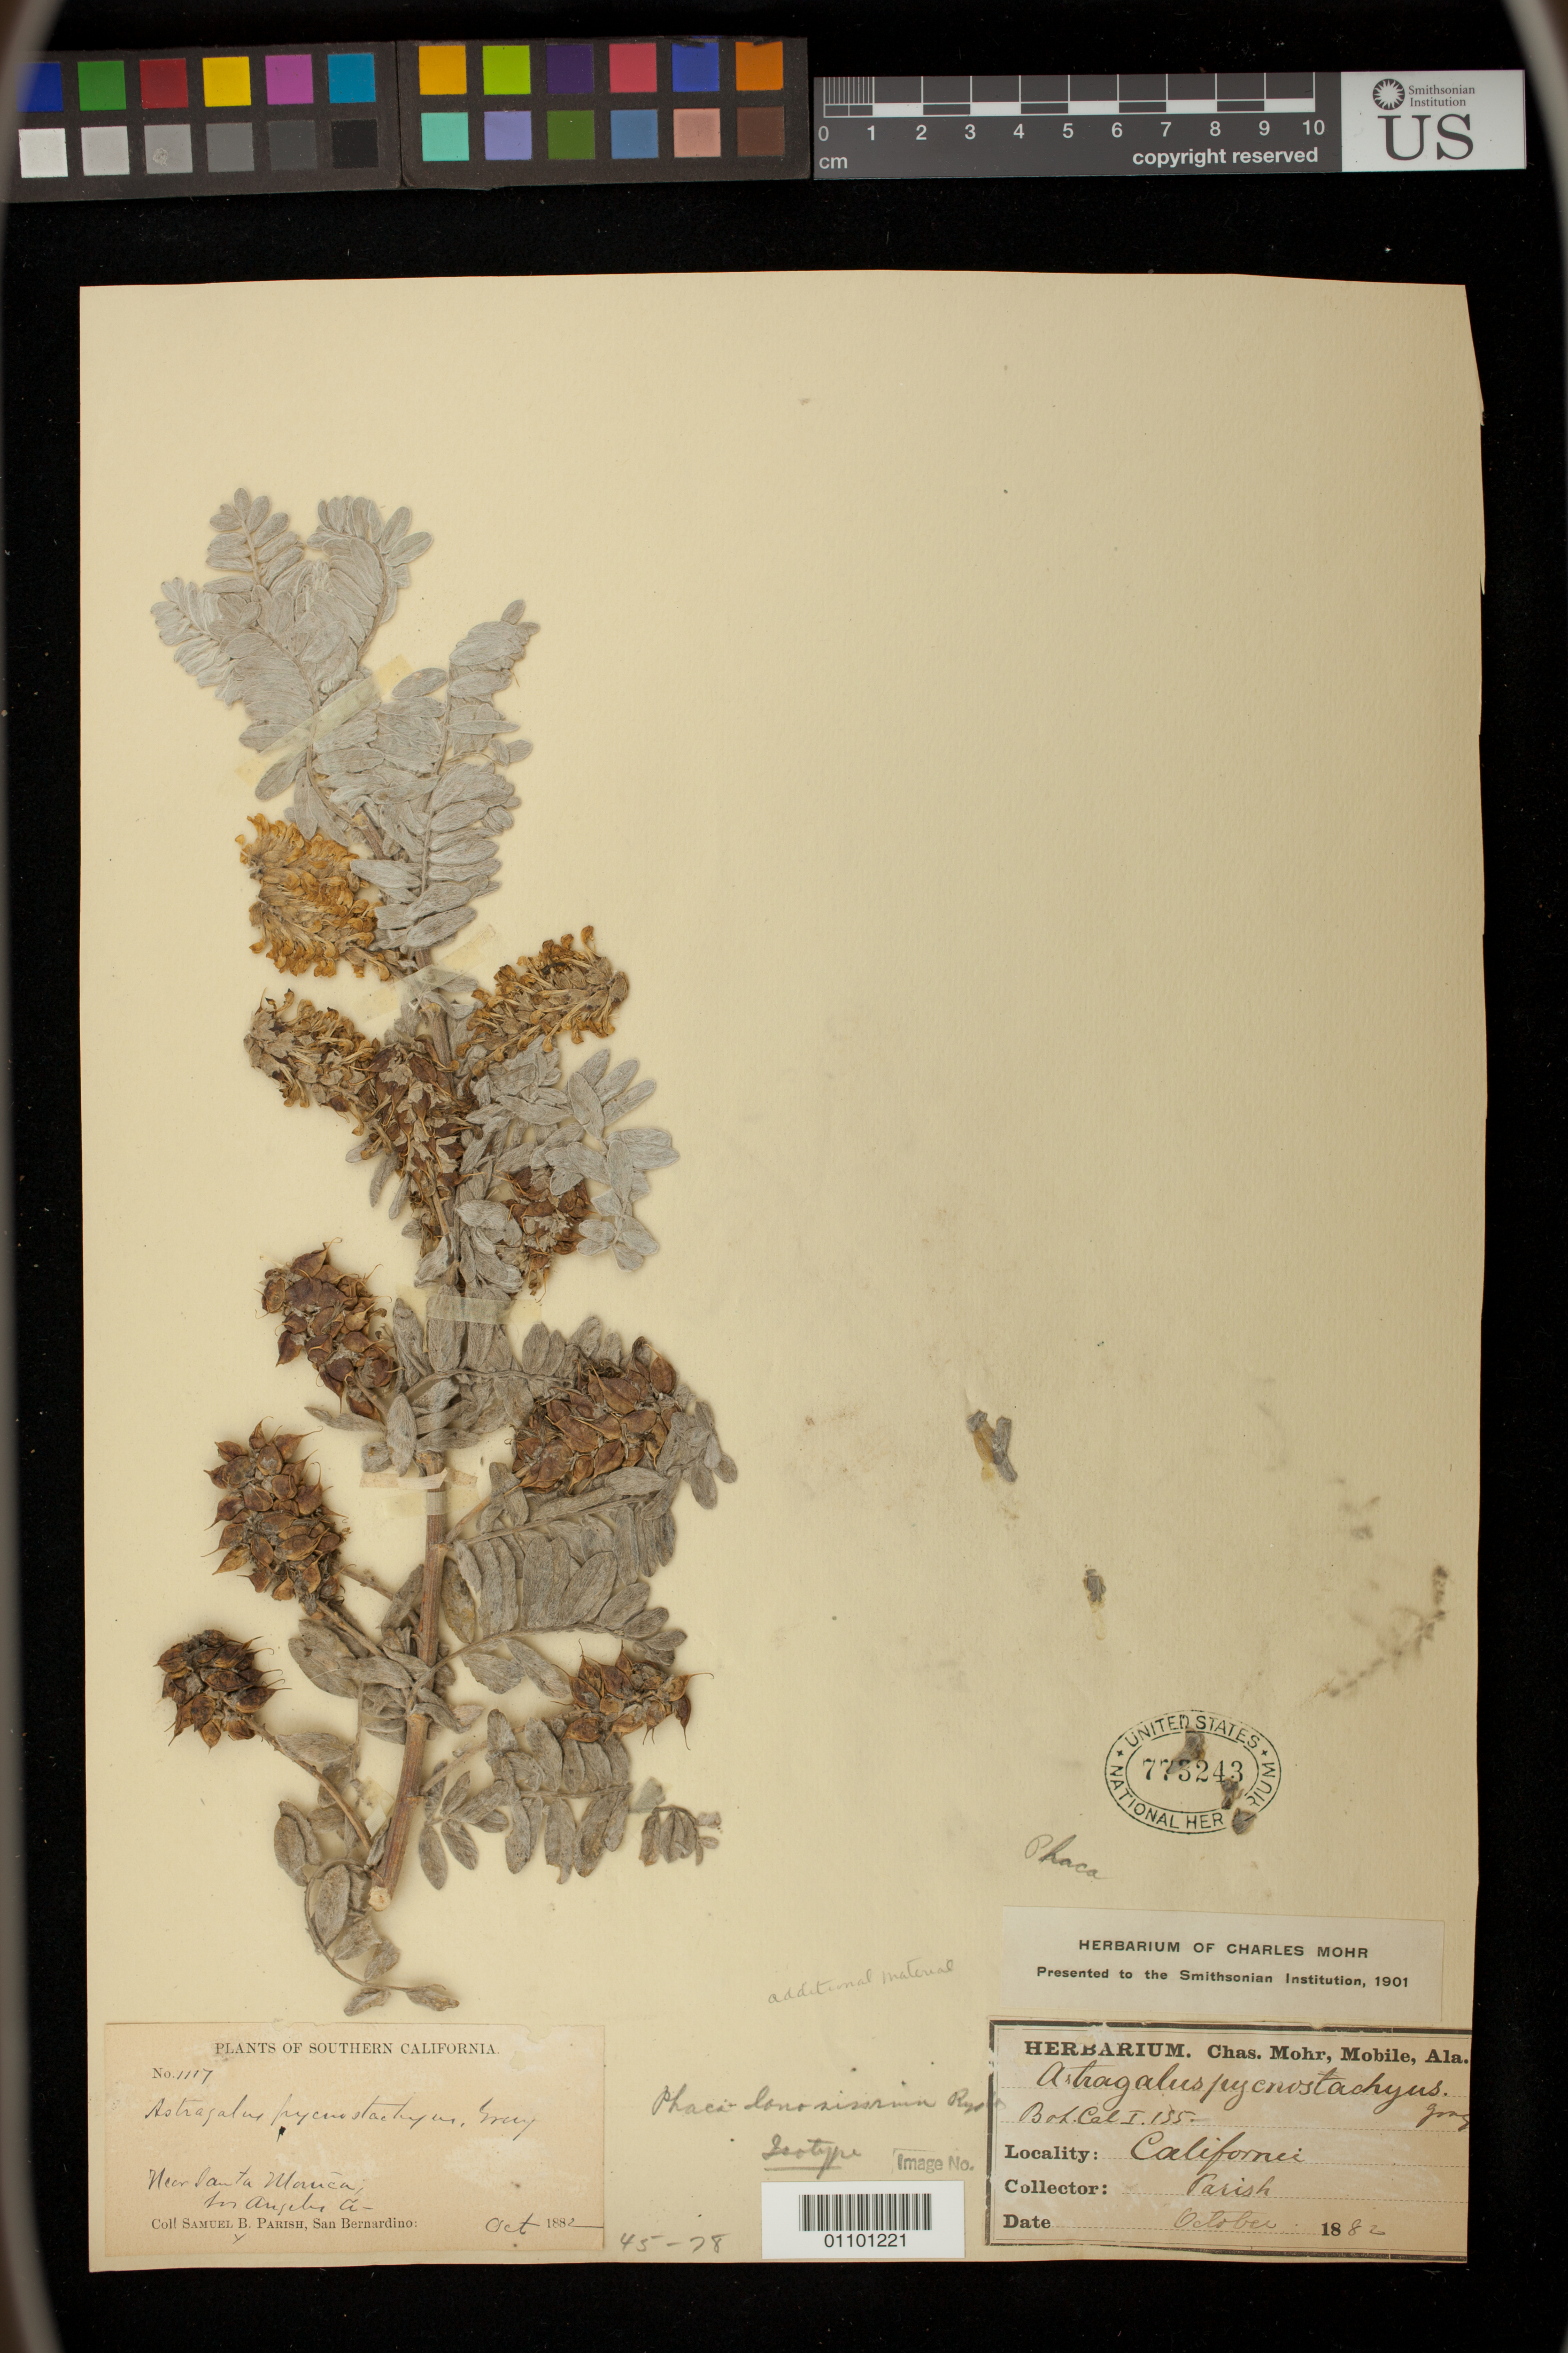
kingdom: Plantae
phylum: Tracheophyta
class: Magnoliopsida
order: Fabales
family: Fabaceae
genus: Phaca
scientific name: Phaca lanosissima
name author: Rydb.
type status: Isotype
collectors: S. B. Parish & W. F. Parish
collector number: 1117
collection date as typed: Oct 1882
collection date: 1882-10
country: United States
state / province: California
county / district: Los Angeles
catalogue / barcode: US 773243